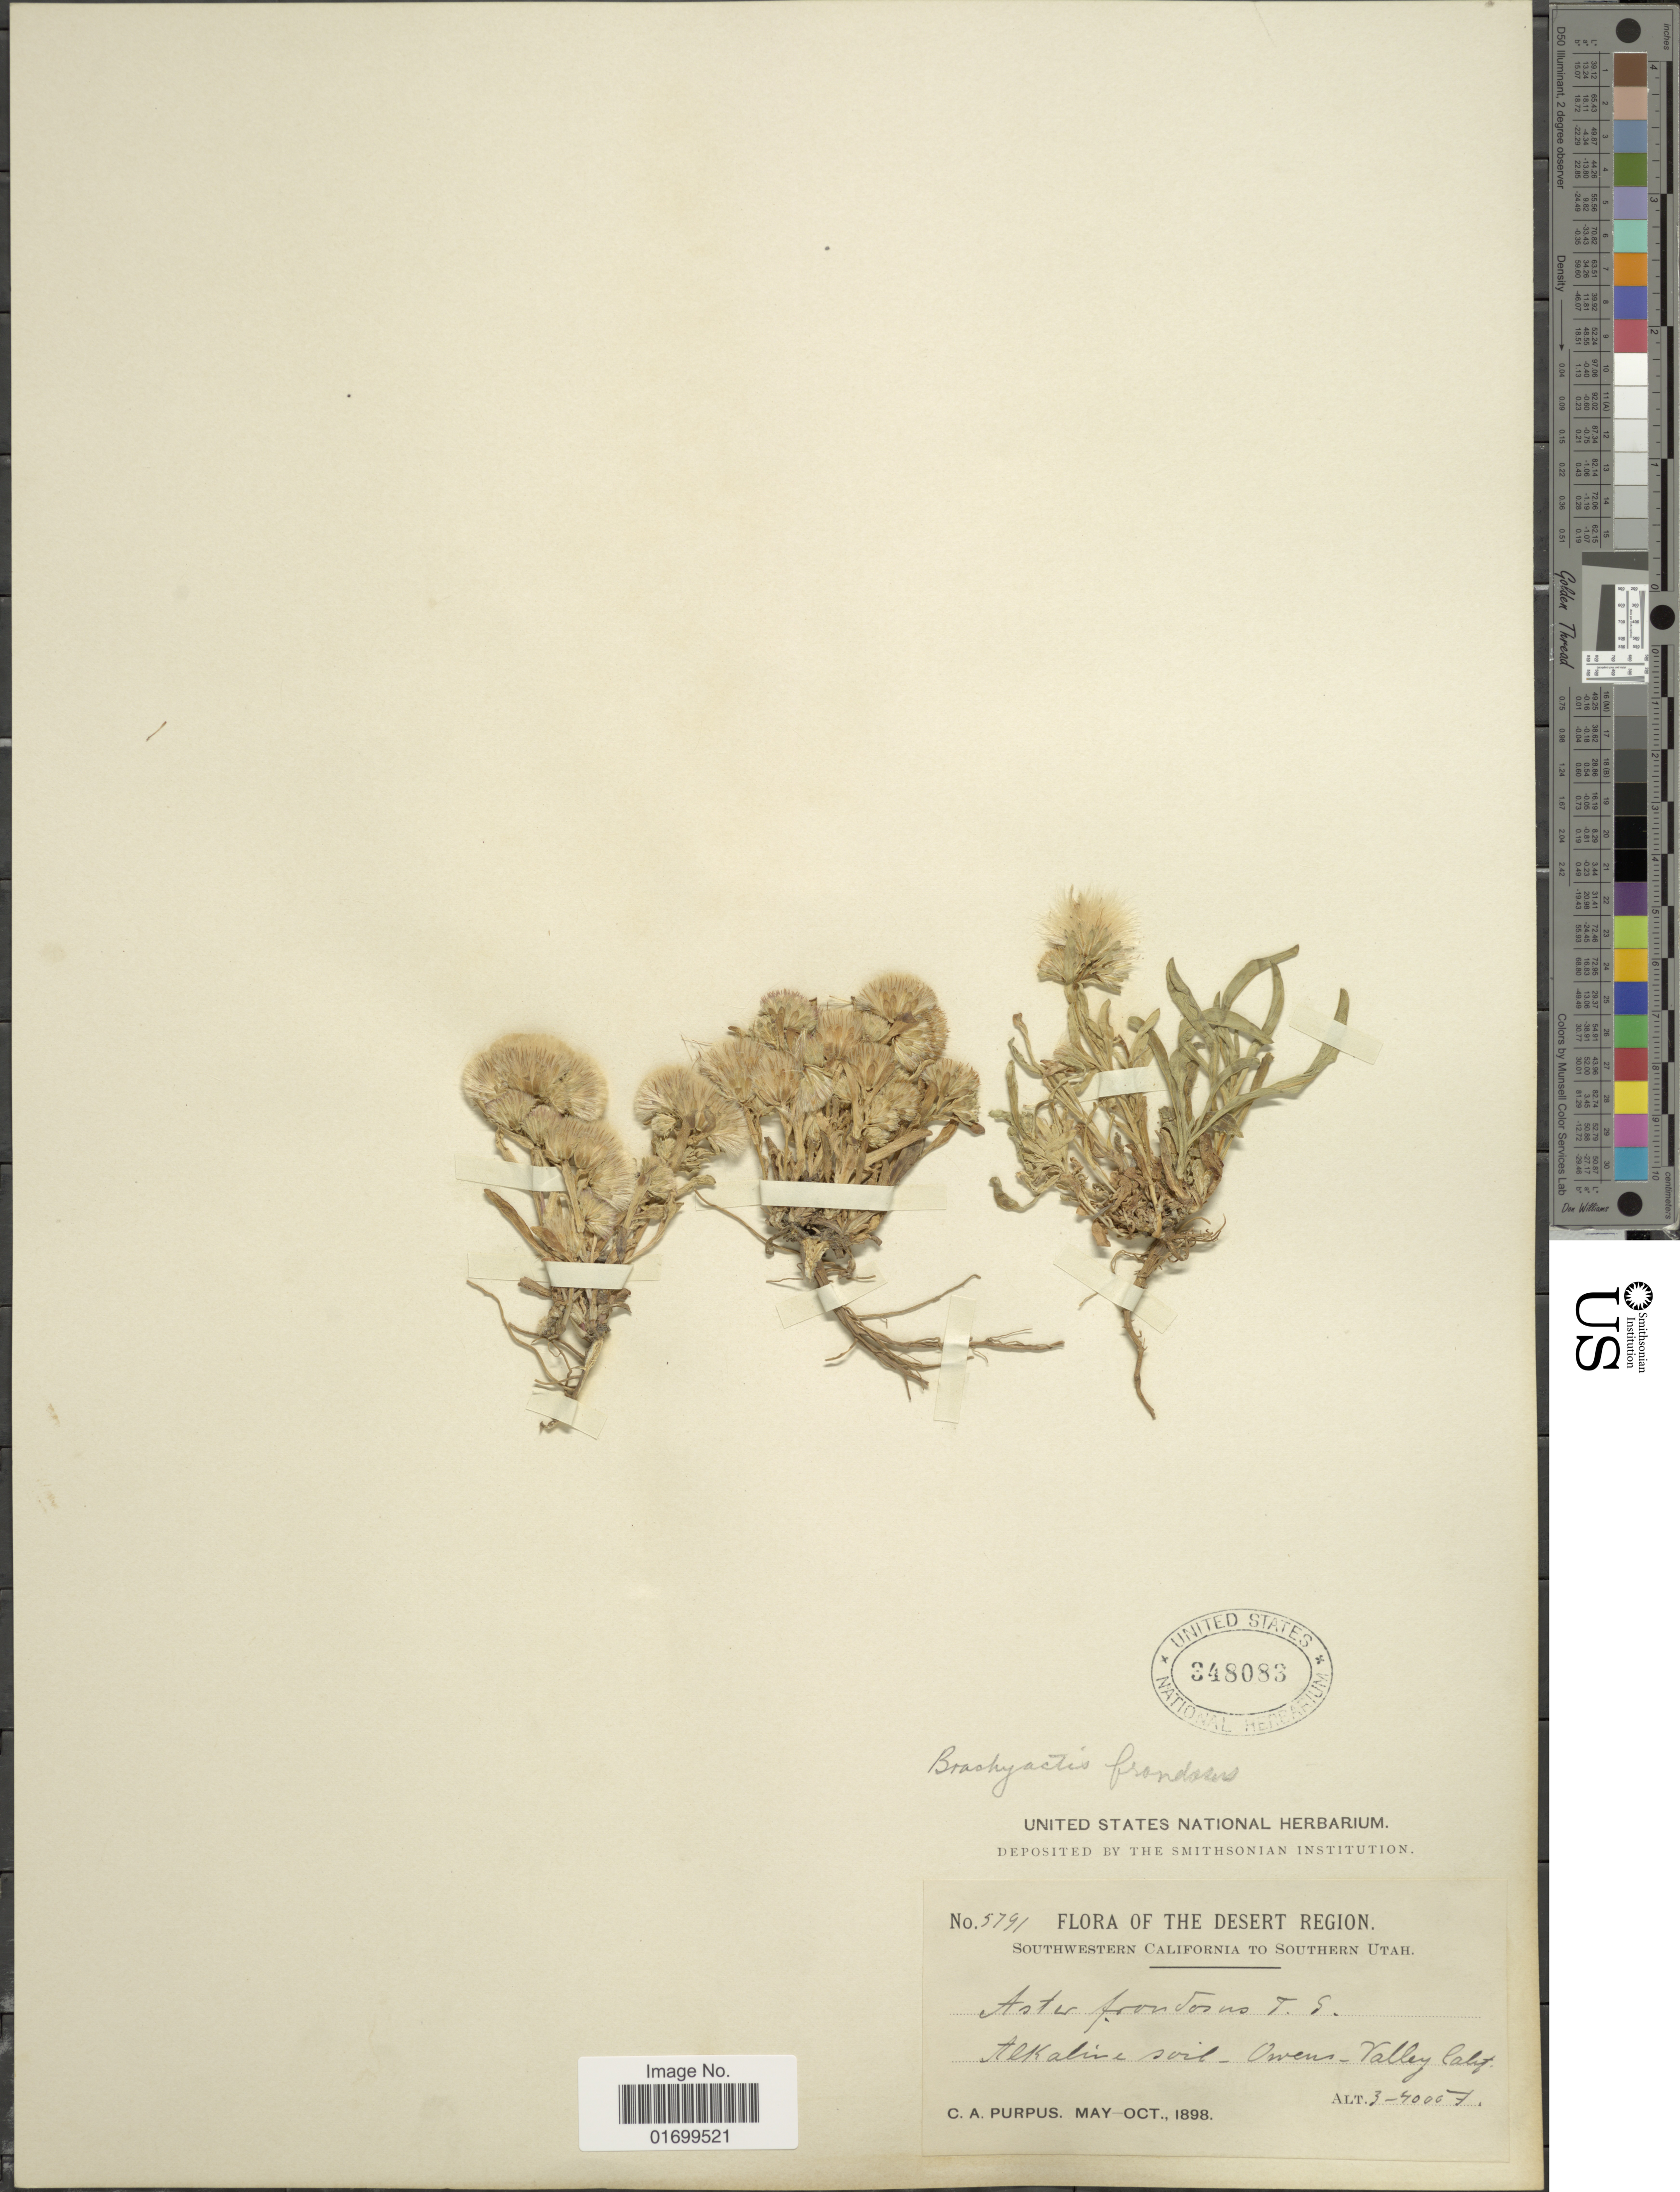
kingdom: Plantae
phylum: Tracheophyta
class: Magnoliopsida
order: Asterales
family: Asteraceae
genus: Symphyotrichum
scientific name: Symphyotrichum frondosum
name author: (Nutt.) G.L. Nesom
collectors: C. A. Purpus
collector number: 5791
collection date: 1898-05/1898-10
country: United States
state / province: California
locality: Southwestern California to Southern Utah, alkaline soil-Owens-Valley Calif. The Desert Region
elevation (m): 914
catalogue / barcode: US 348083